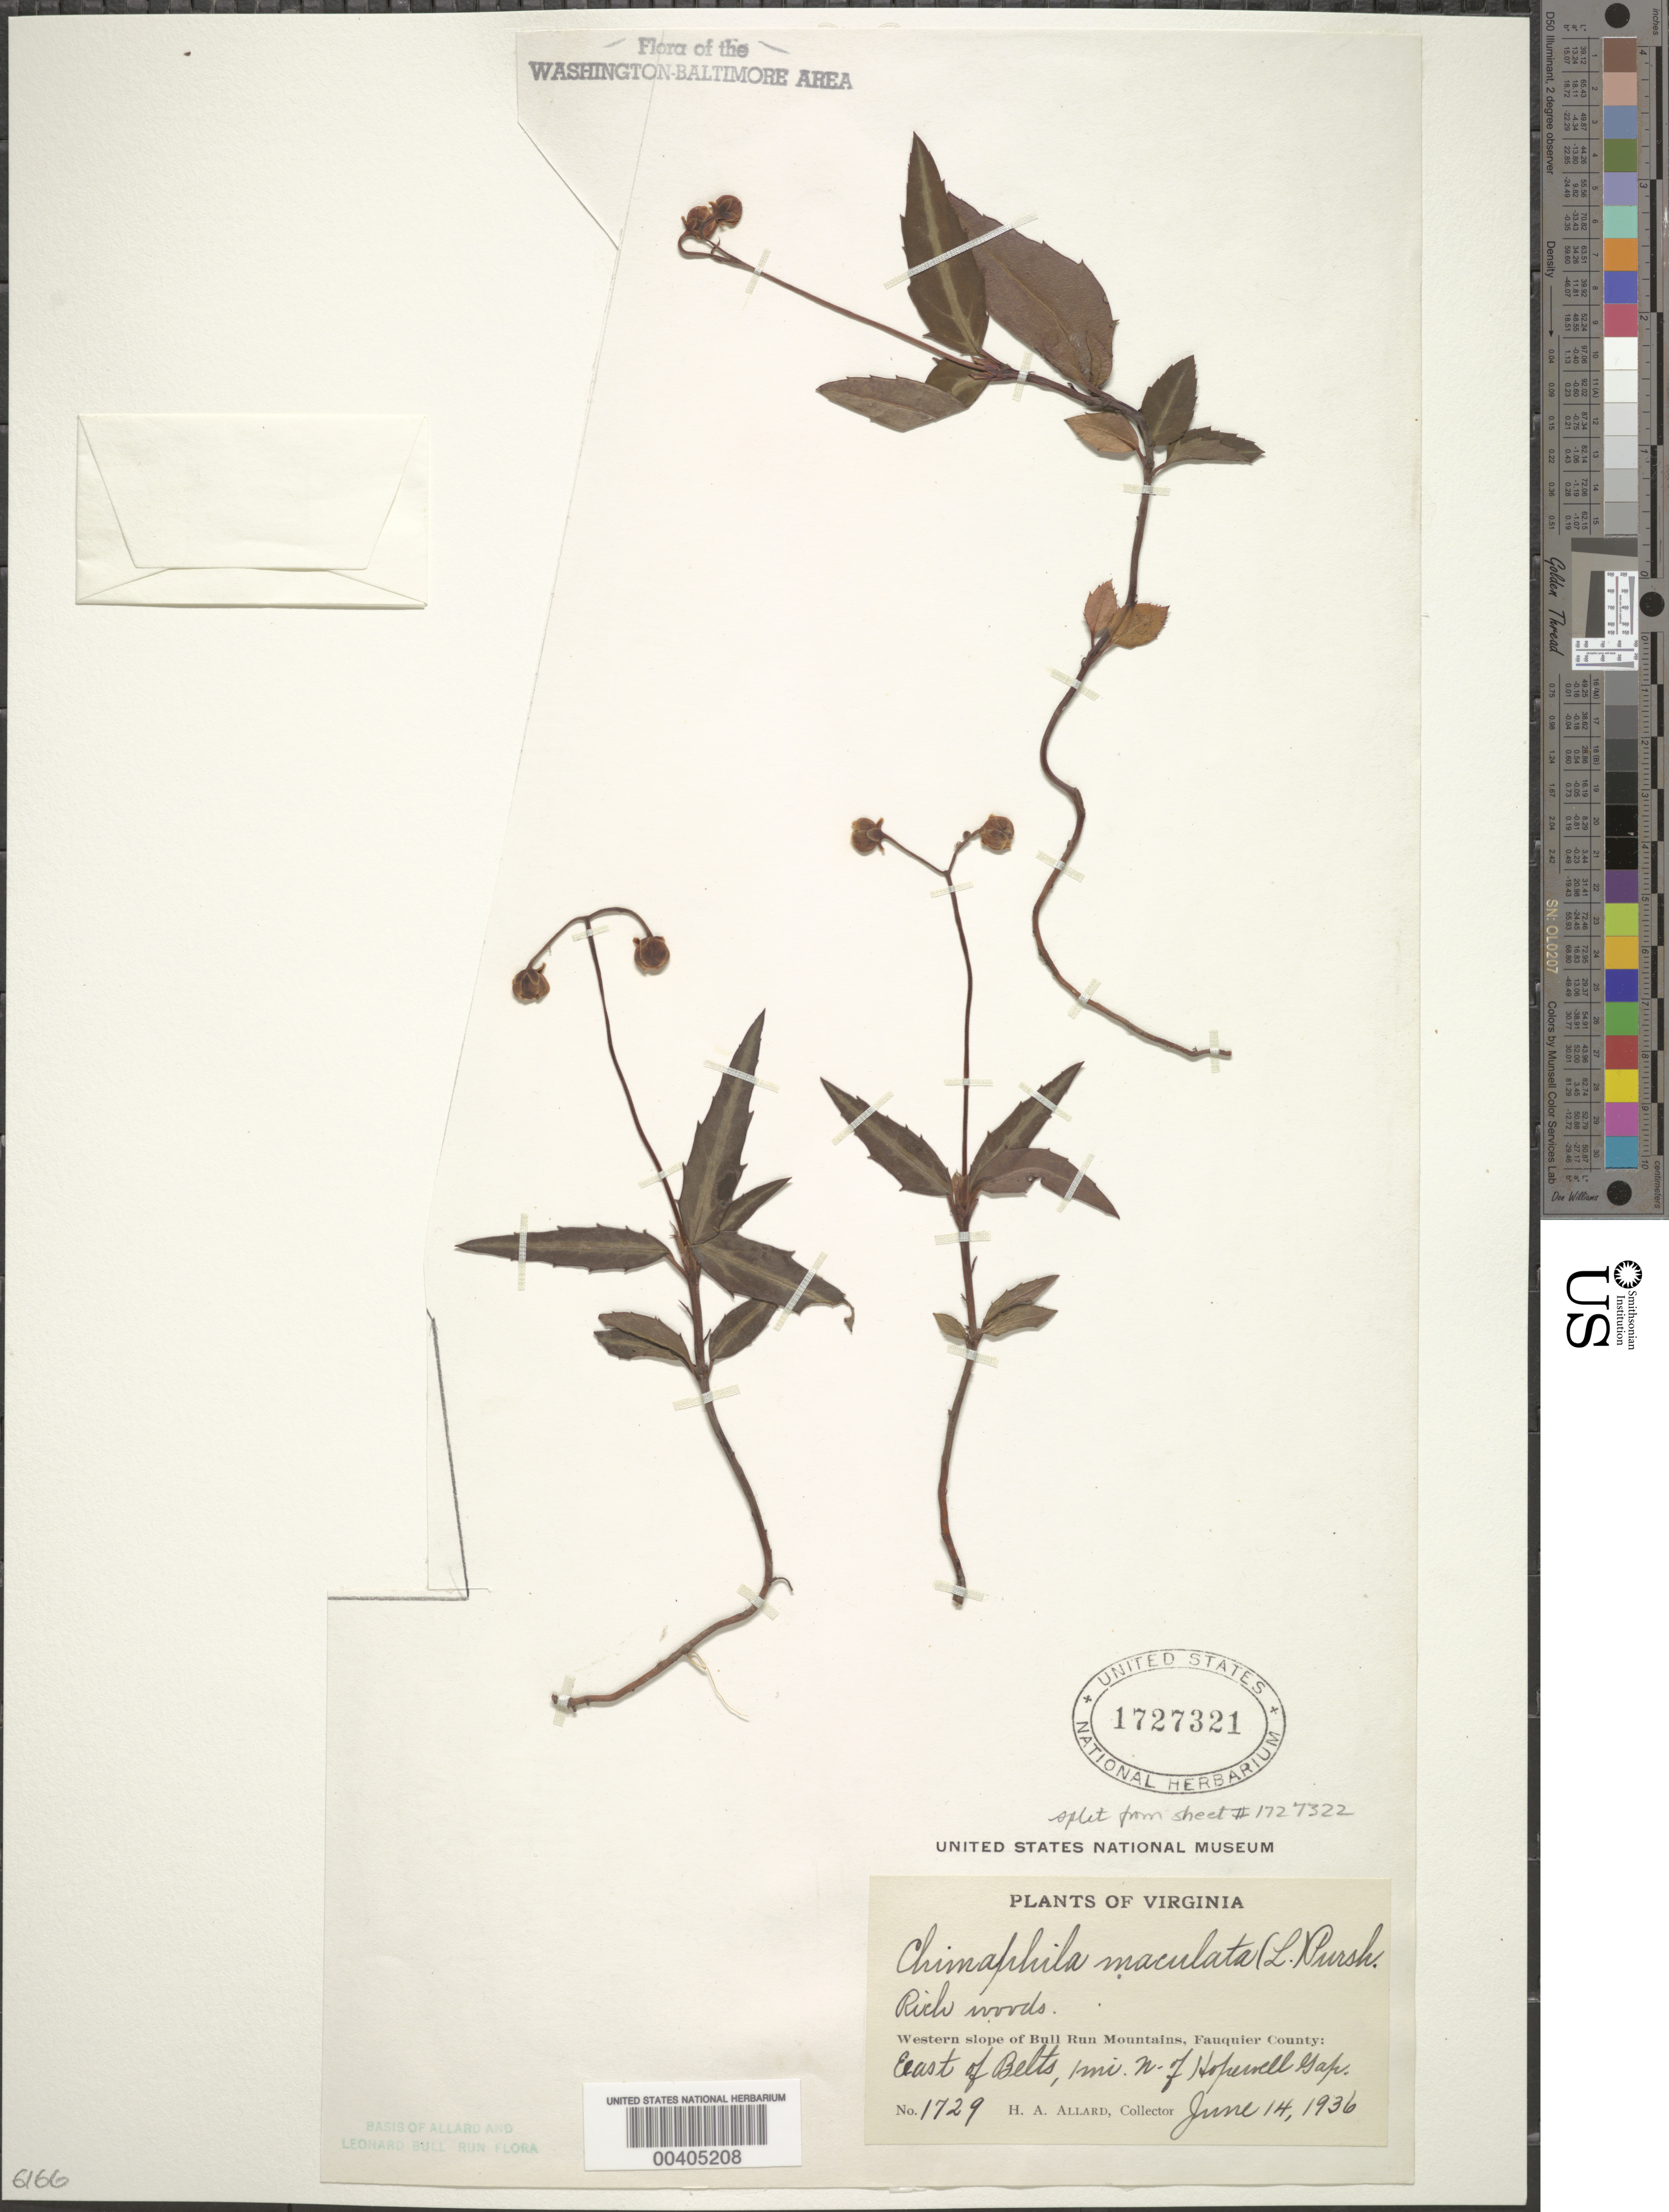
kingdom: Plantae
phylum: Tracheophyta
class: Magnoliopsida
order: Ericales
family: Ericaceae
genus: Chimaphila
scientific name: Chimaphila maculata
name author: (L.) Pursh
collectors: H. A. Allard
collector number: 1729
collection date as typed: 14 Jun 1936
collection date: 1936-06-14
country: United States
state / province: Virginia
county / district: Fauquier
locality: East of Belts, north of Hopewell Gap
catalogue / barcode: US 1727321